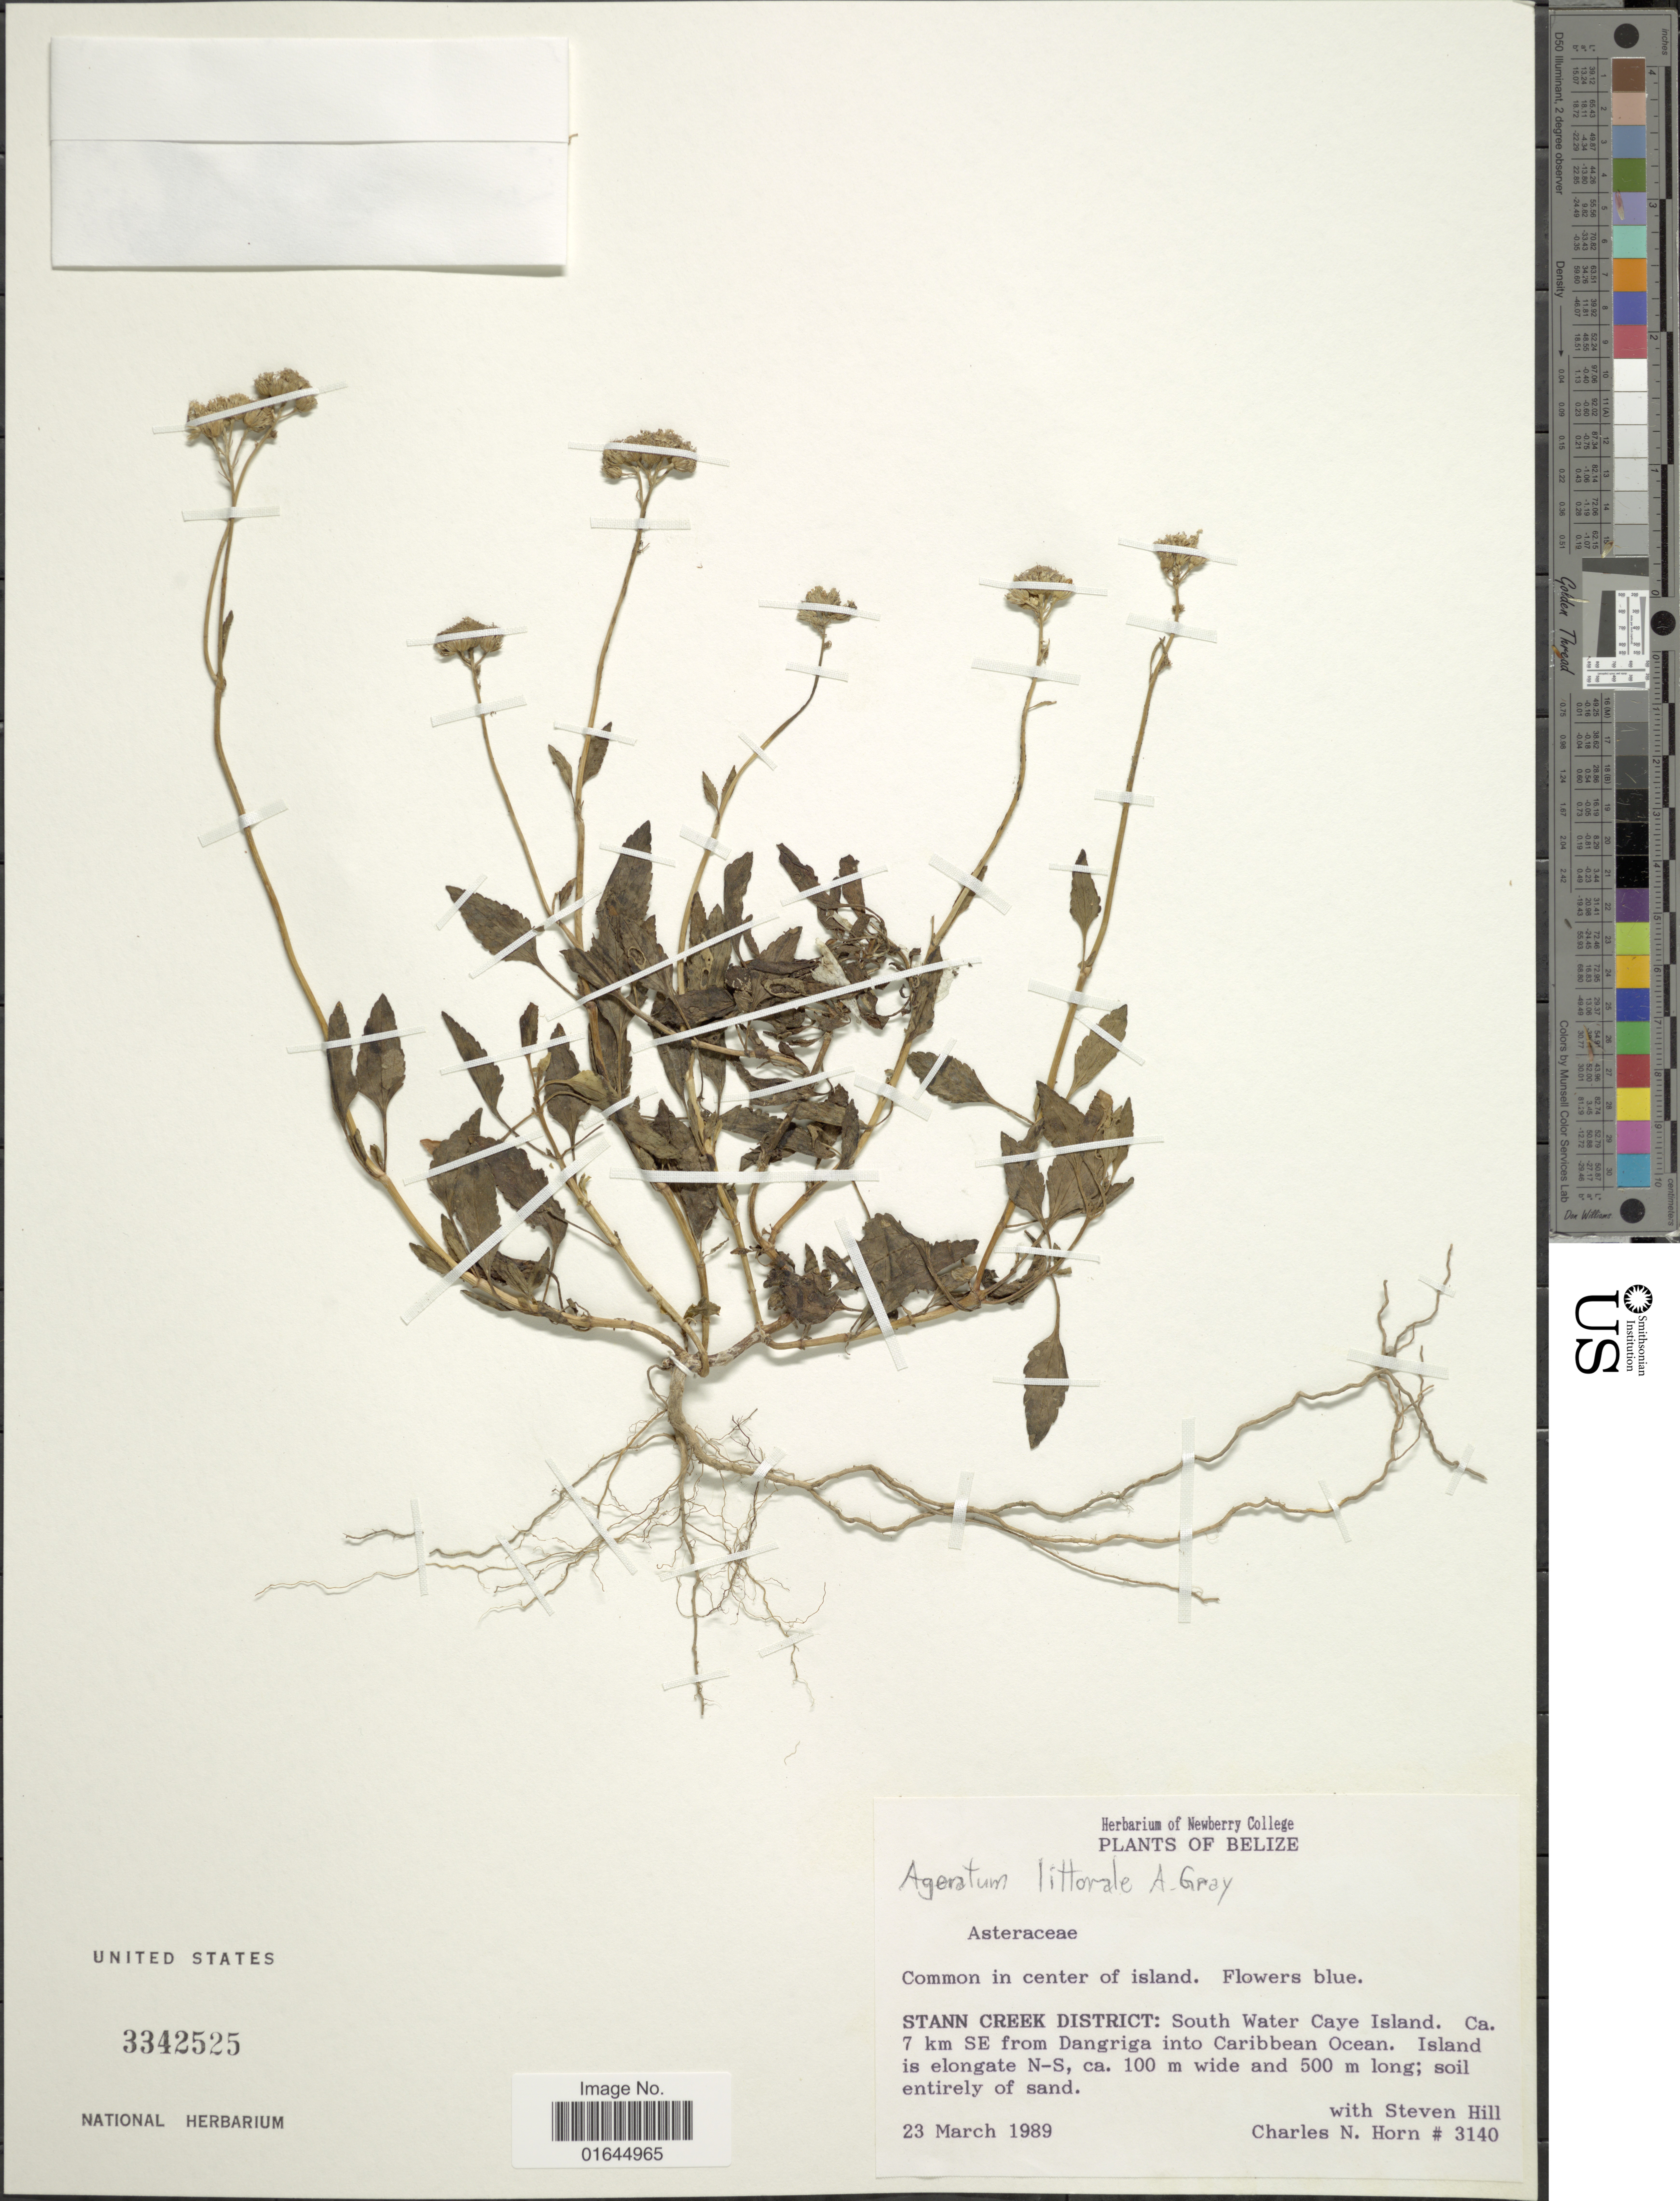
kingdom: Plantae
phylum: Tracheophyta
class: Magnoliopsida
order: Asterales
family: Asteraceae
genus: Ageratum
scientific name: Ageratum littorale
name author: A. Gray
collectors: C. N. Horn & S. R. Hill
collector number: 3140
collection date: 1989-03-23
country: Belize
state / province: Stann Creek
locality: Stann Creek District: South Water Caye Islands. Ca. 7 km SE from Dangriga into Caribbean Ocean. Island is elongate N-S, ca. 100 m wide and 500 m long.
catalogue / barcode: US 3342525